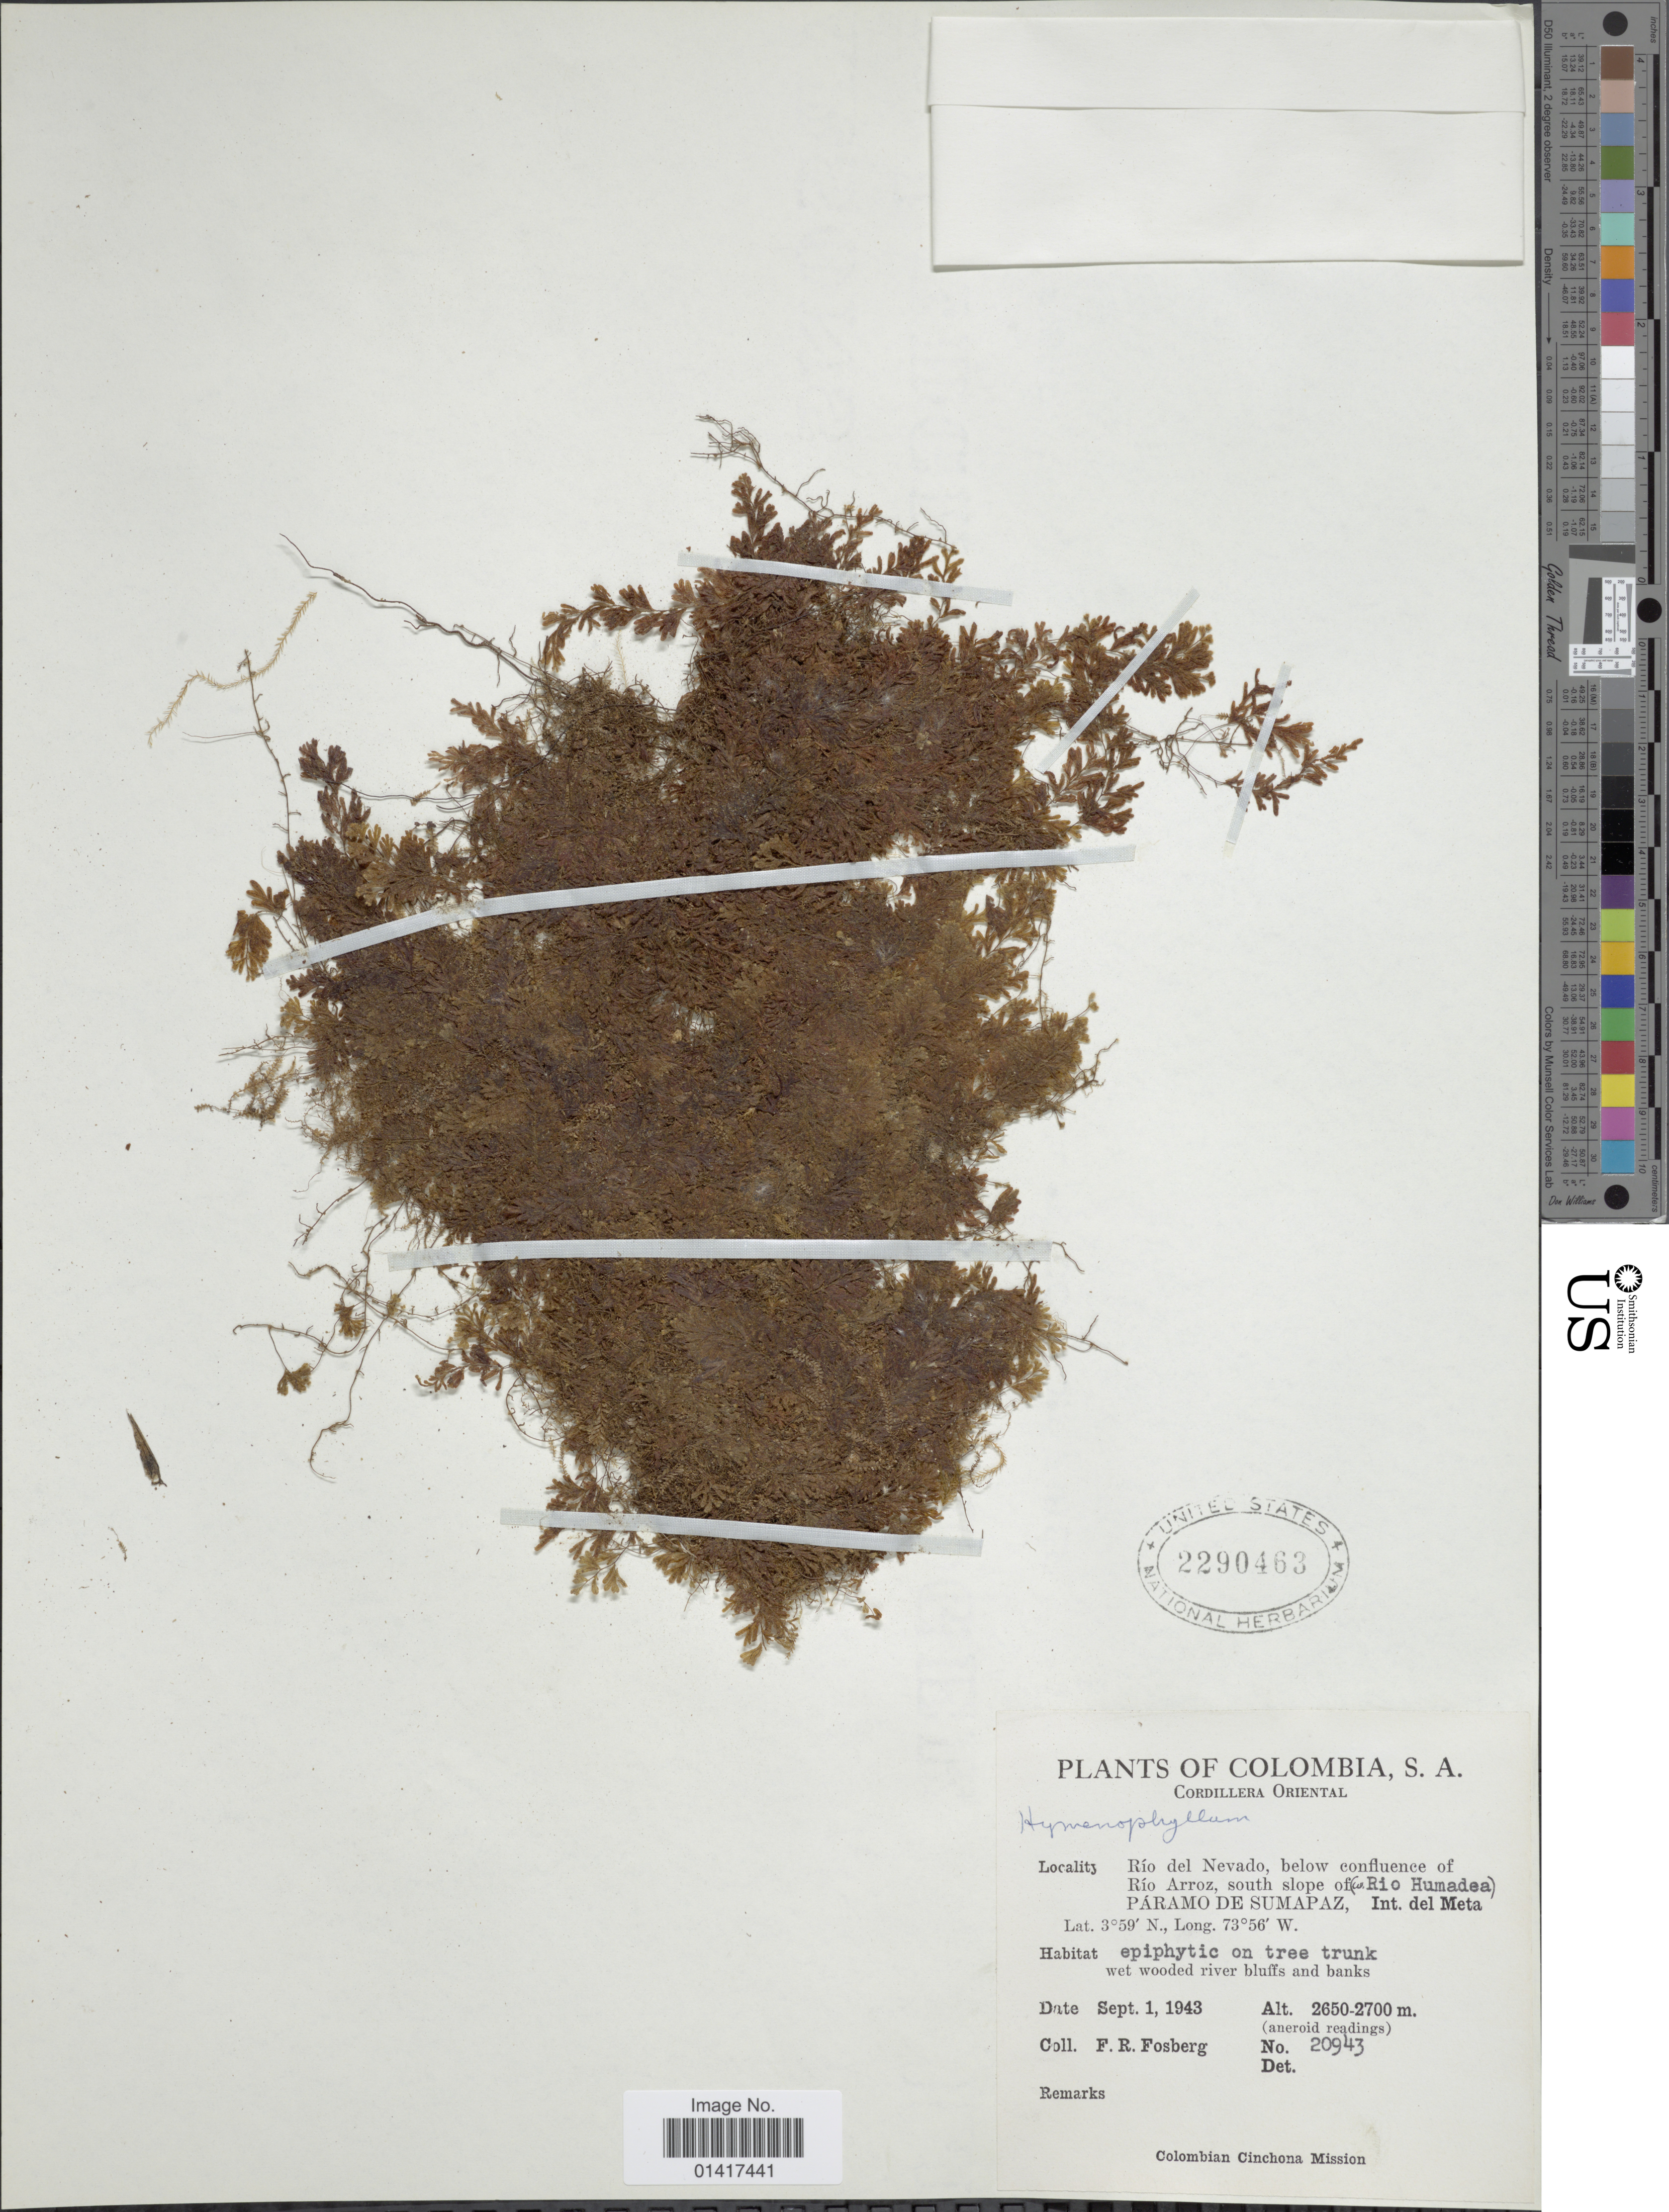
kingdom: Plantae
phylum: Tracheophyta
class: Polypodiopsida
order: Hymenophyllales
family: Hymenophyllaceae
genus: Hymenophyllum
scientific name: Hymenophyllum sp.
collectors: F. R. Fosberg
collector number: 20943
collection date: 1943-09-01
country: Colombia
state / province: Meta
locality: Cordillera Oriental. Rio del Nevado, below confluence of Rio Arroz, south slope of (Rio Humadea), Paramo de Sumapaz. Int del Meta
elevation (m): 2650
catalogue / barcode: US 2290463